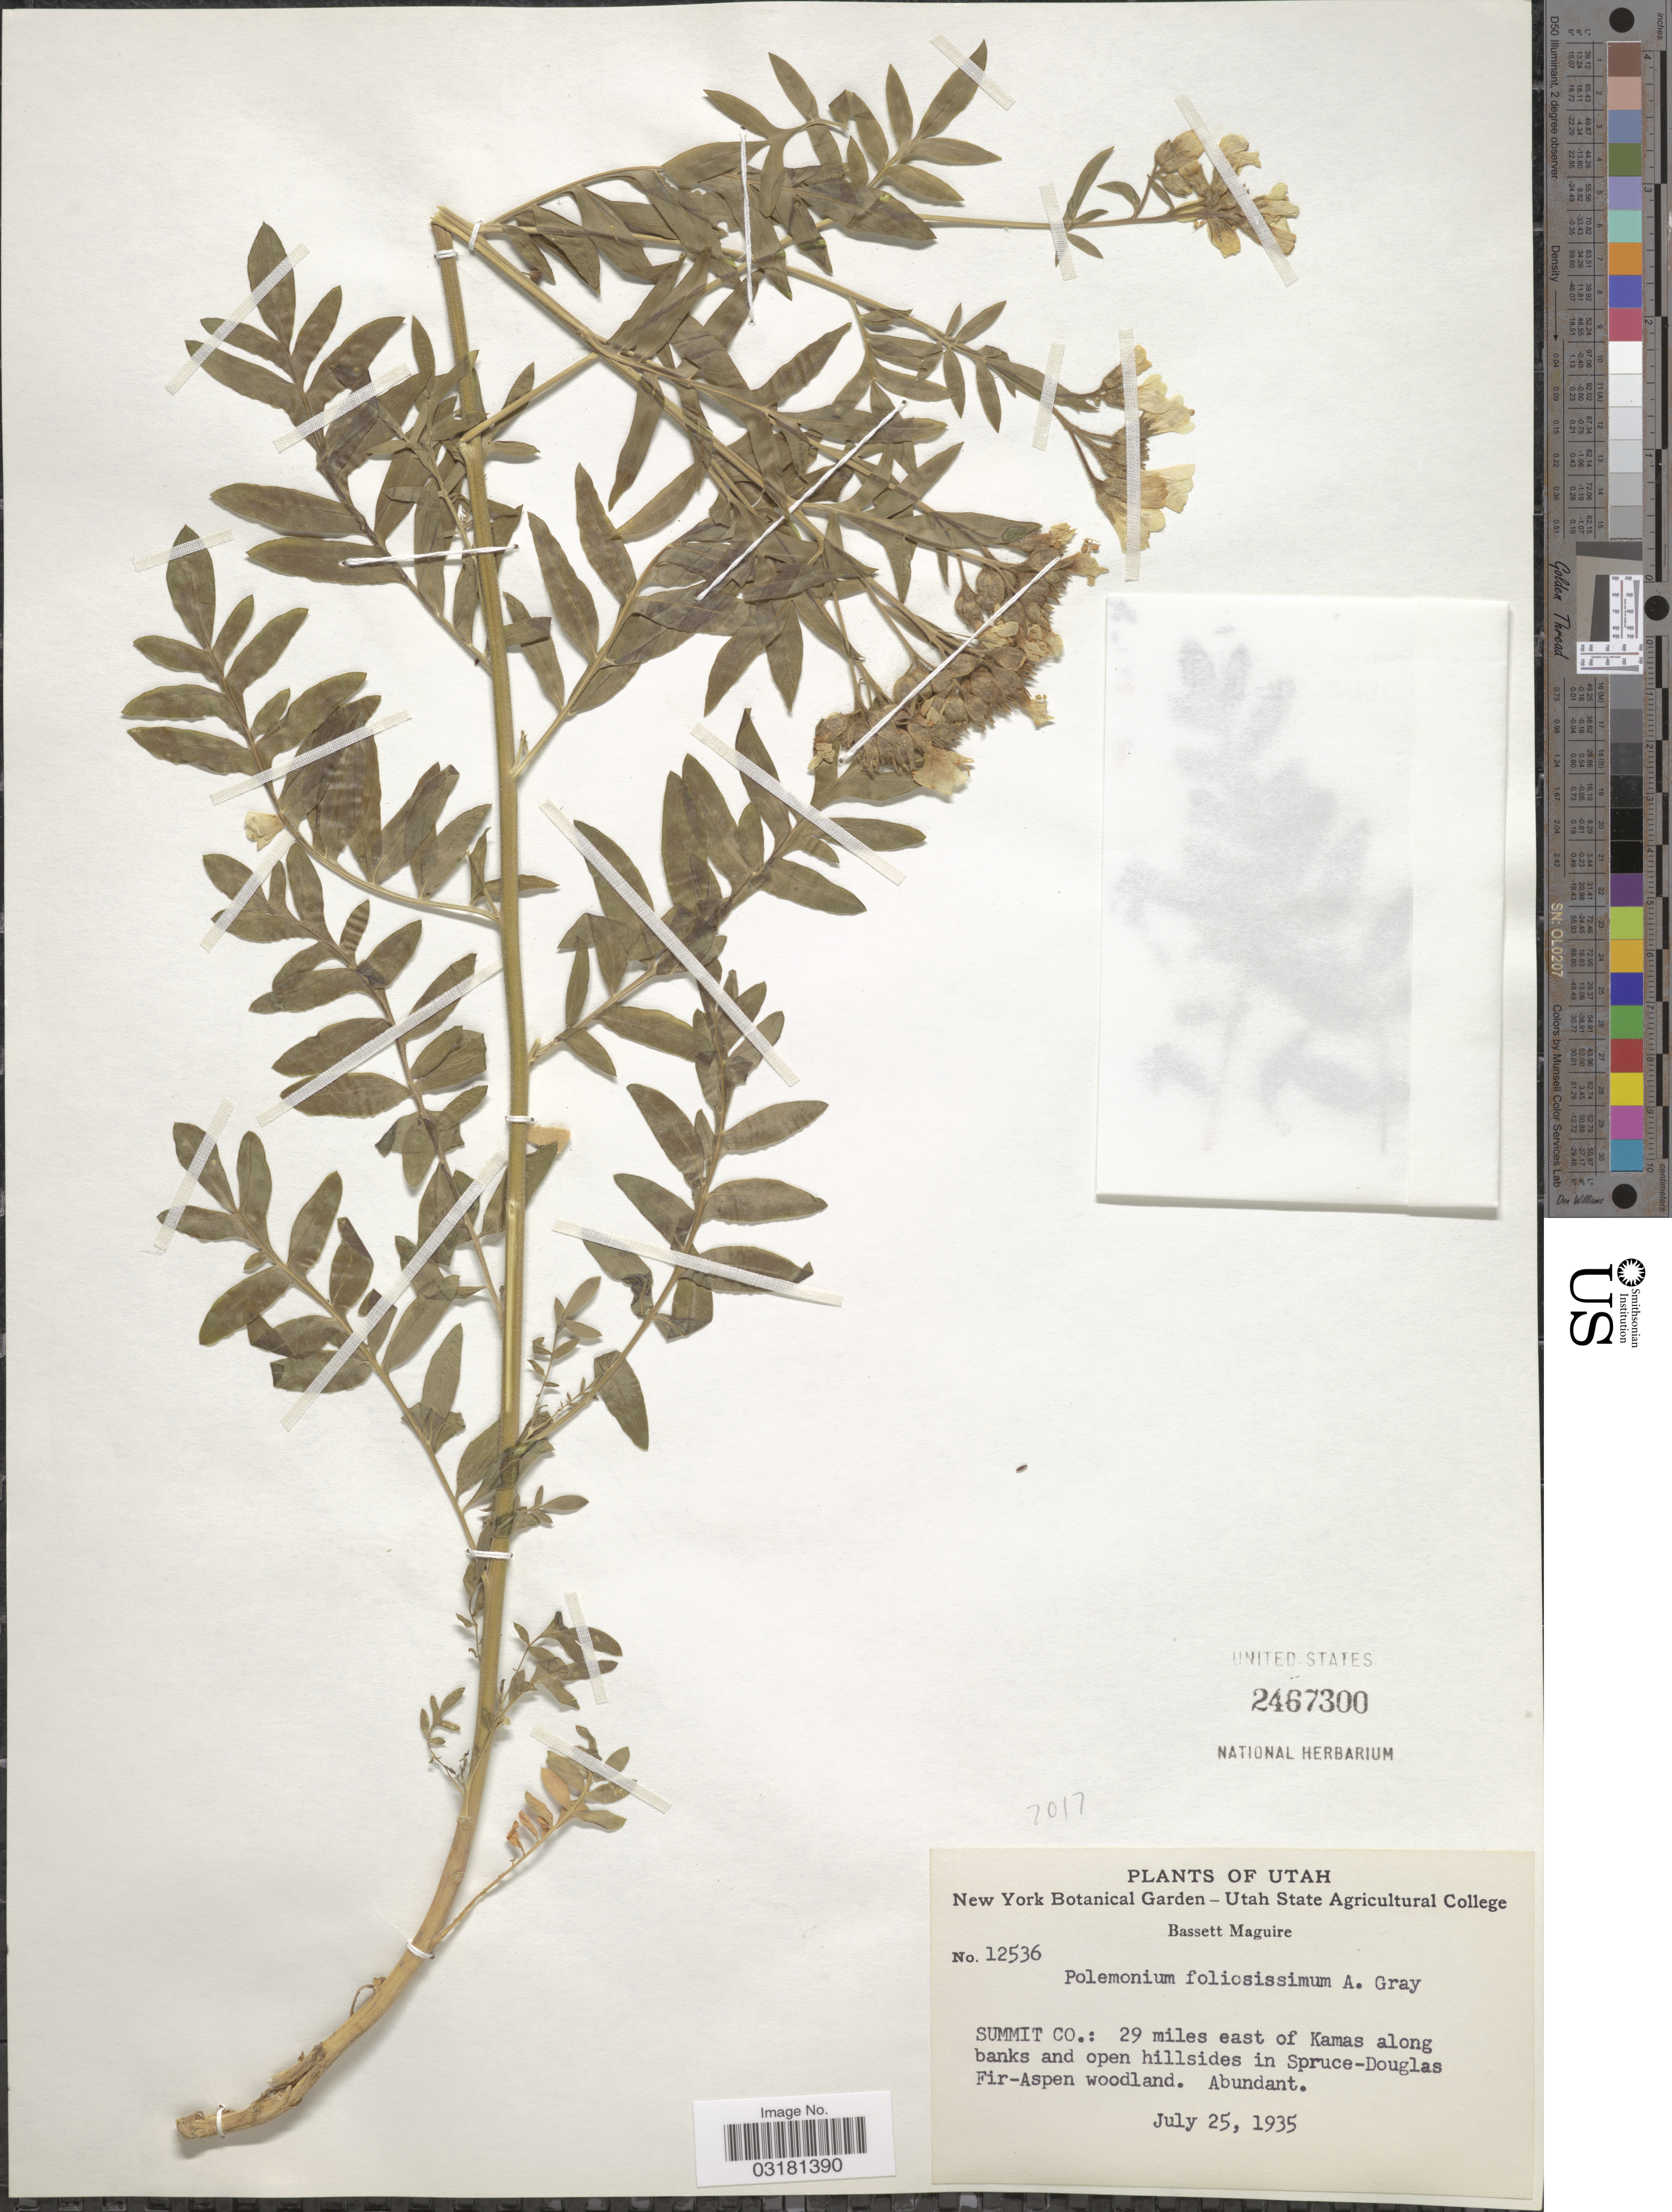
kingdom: Plantae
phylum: Tracheophyta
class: Magnoliopsida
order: Ericales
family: Polemoniaceae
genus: Polemonium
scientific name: Polemonium foliosissimum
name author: A. Gray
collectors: B. Maguire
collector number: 12536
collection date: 1935-07-25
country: United States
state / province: Utah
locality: Summit Co.: 29 miles east of Kamas along banks and open hillsides.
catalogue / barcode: US 2467300